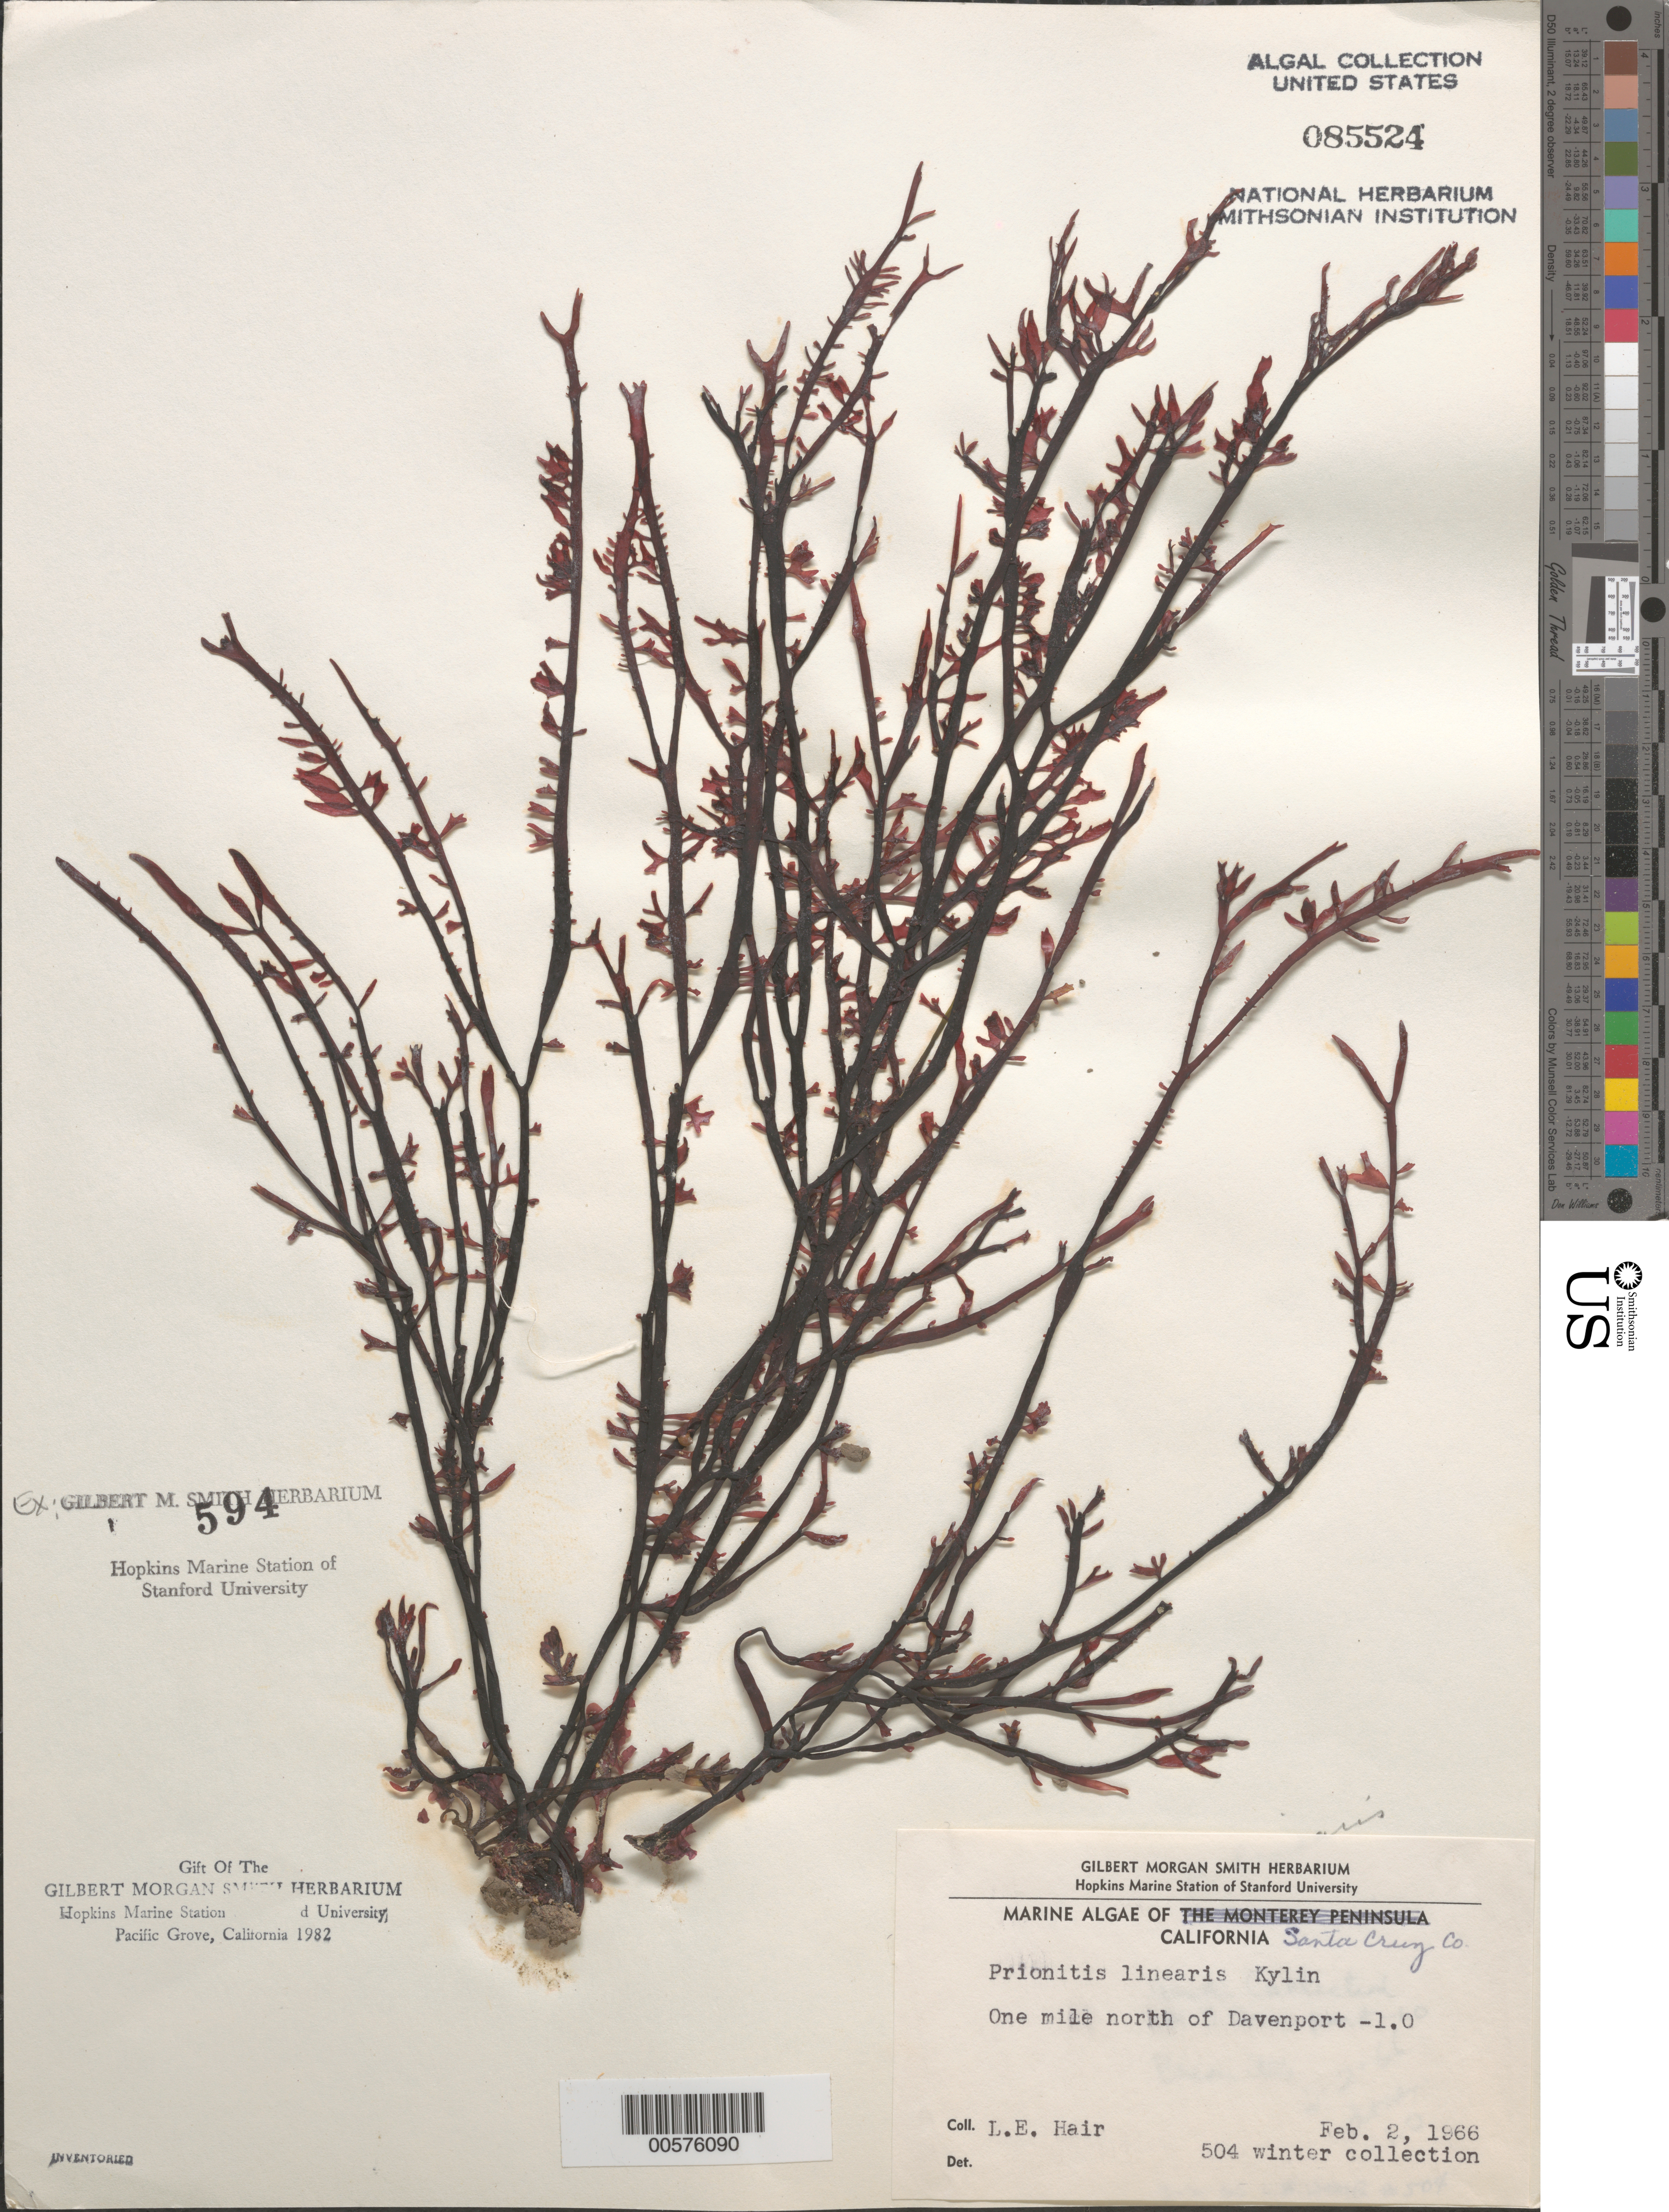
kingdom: Plantae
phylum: Rhodophyta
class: Florideophyceae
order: Cryptonemiales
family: Cryptonemiaceae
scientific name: Prionitis linearis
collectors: L. Hair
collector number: Leh 504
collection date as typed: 02 Feb 1966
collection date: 1966-02-02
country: United States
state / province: California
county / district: Santa Cruz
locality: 1 mile north of Davenport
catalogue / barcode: US 85524